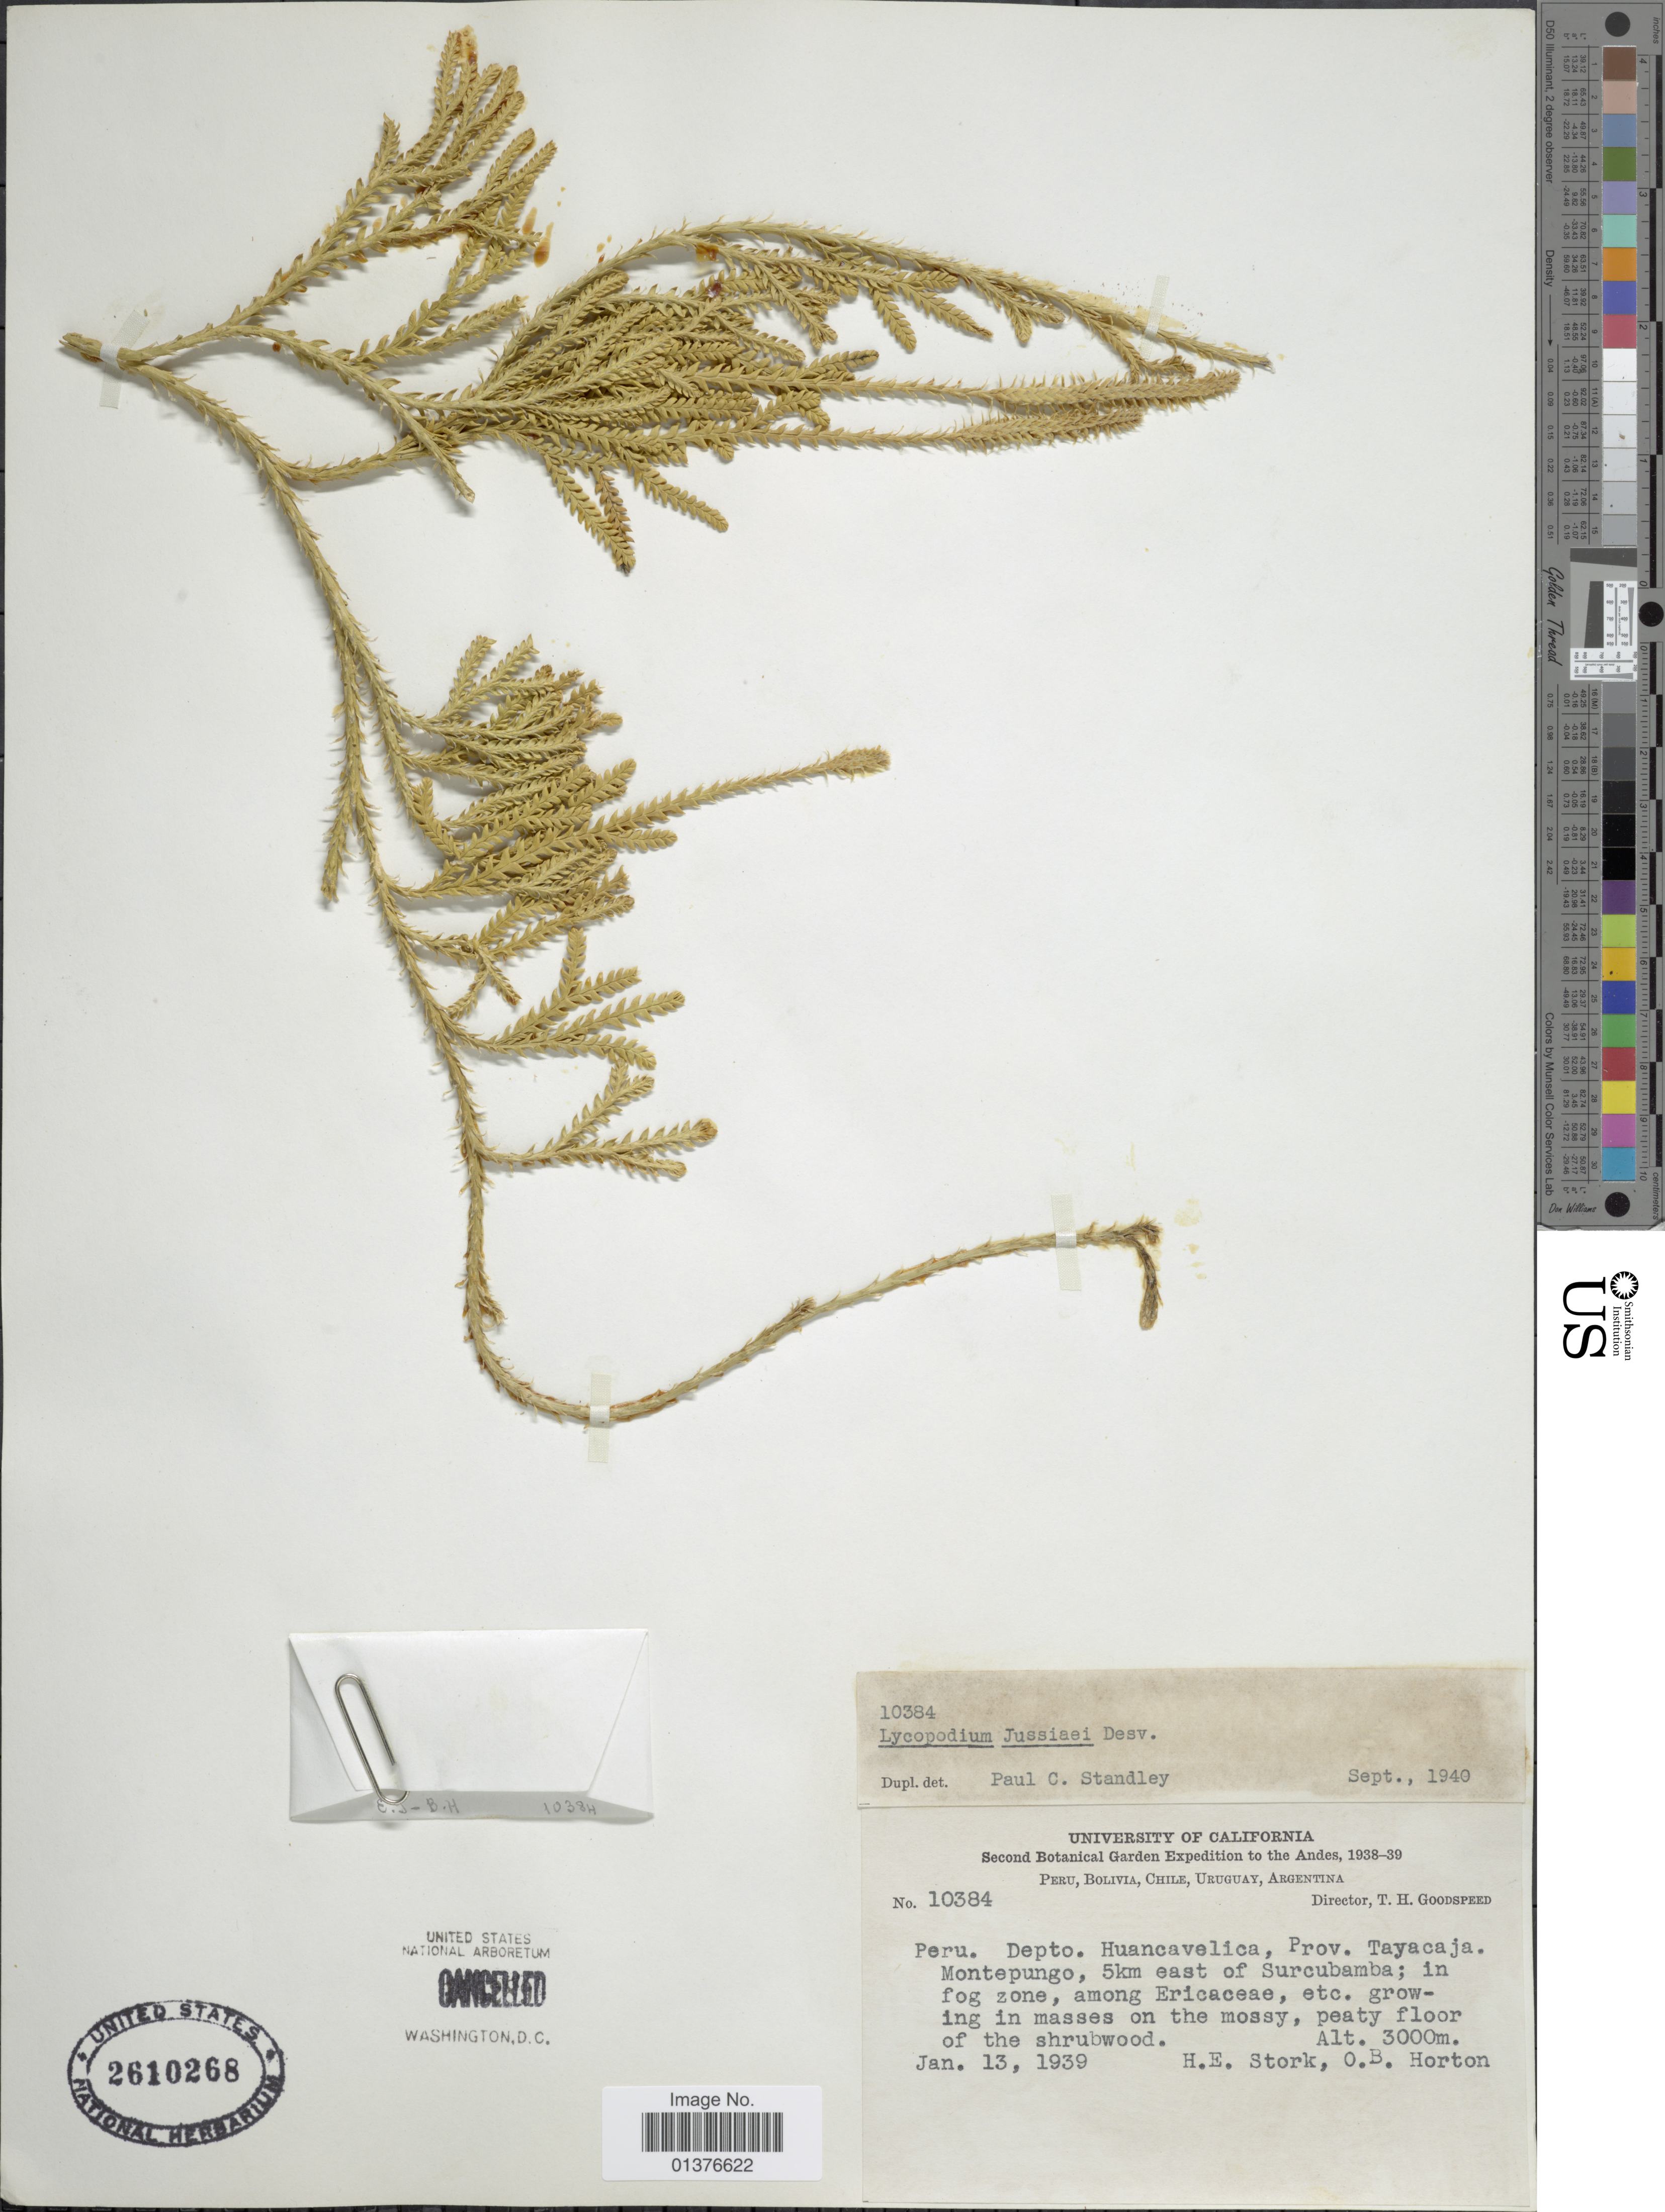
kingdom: Plantae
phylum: Tracheophyta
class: Lycopodiopsida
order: Lycopodiales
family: Lycopodiaceae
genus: Diphasium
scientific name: Diphasium jussiaei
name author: (Desv.) C. Presl ex Rothm.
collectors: H. E. Stork & O. B. Horton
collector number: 10384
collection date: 1939-01-13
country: Peru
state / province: Huancavelica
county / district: Tayacaja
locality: Tayacaja, Montepungo, 5km east of Surcubamba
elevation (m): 3000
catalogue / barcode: US 2610268